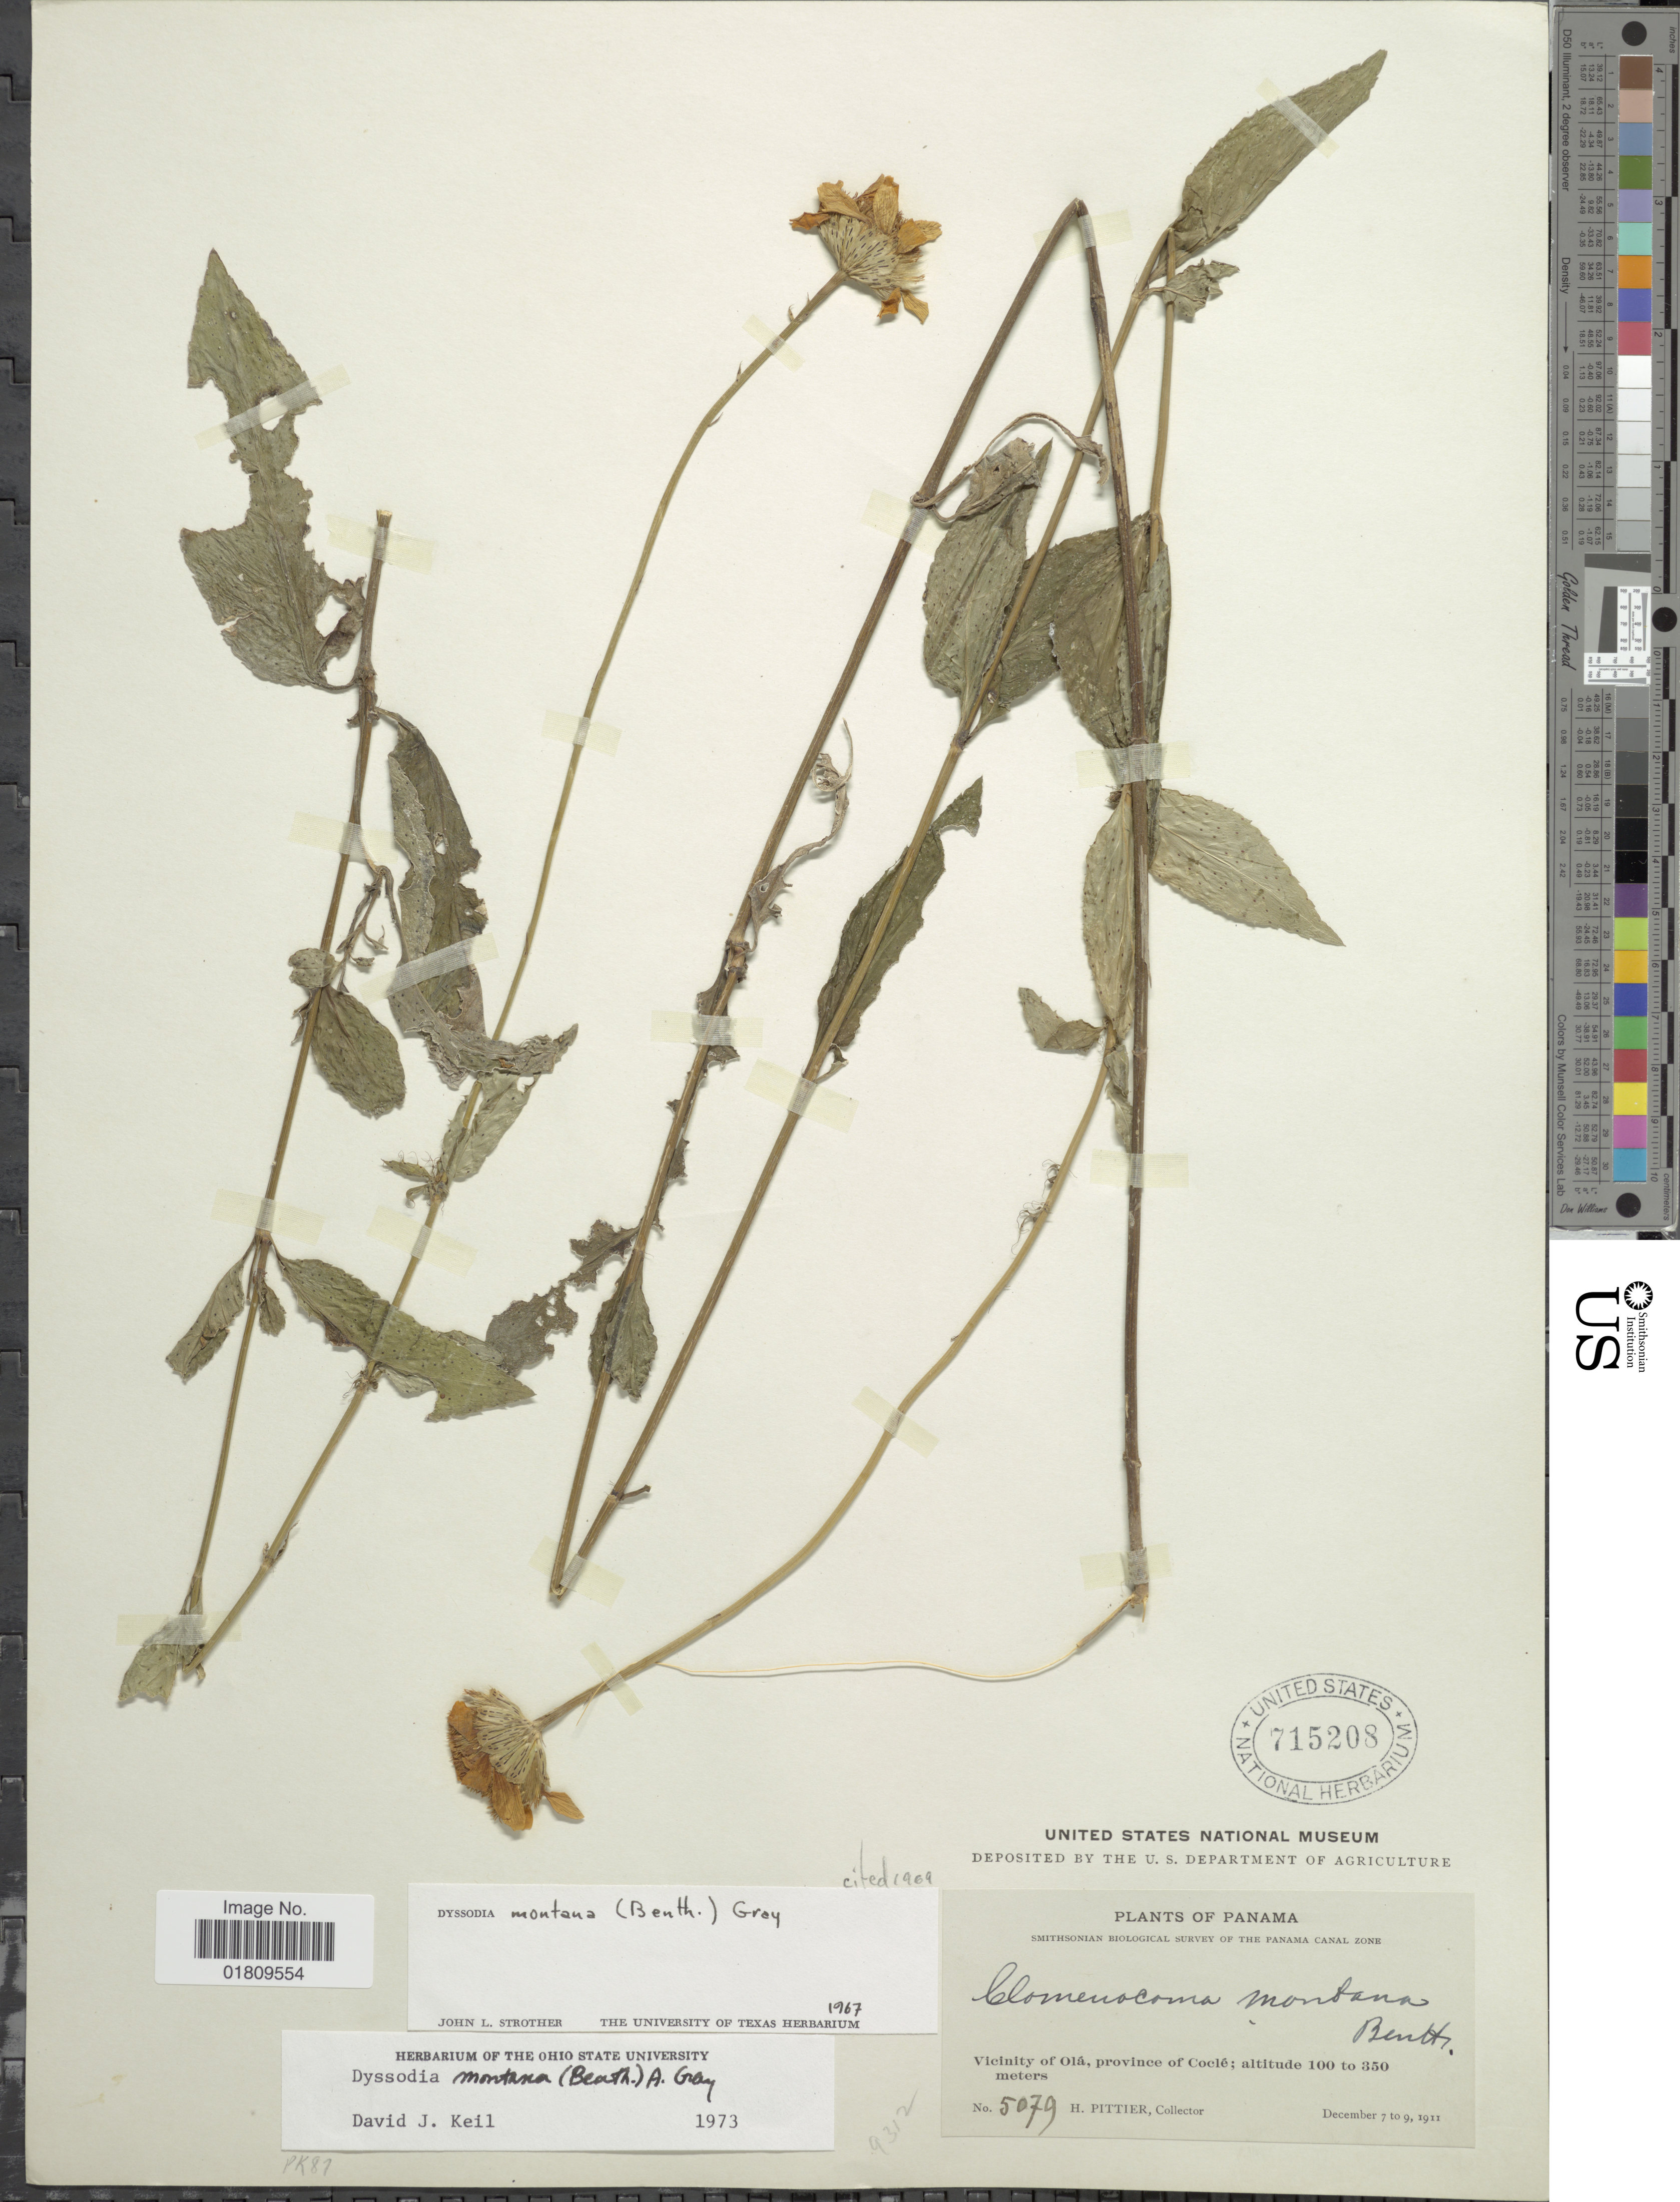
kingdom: Plantae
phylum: Tracheophyta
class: Magnoliopsida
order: Asterales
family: Asteraceae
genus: Dyssodia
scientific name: Dyssodia montana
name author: (Benth.) A. Gray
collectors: H. F. Pittier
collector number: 5079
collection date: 1911-12-07/1911-12-09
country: Panama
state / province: Coclé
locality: Vicinity of Olá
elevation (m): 100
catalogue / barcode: US 715208